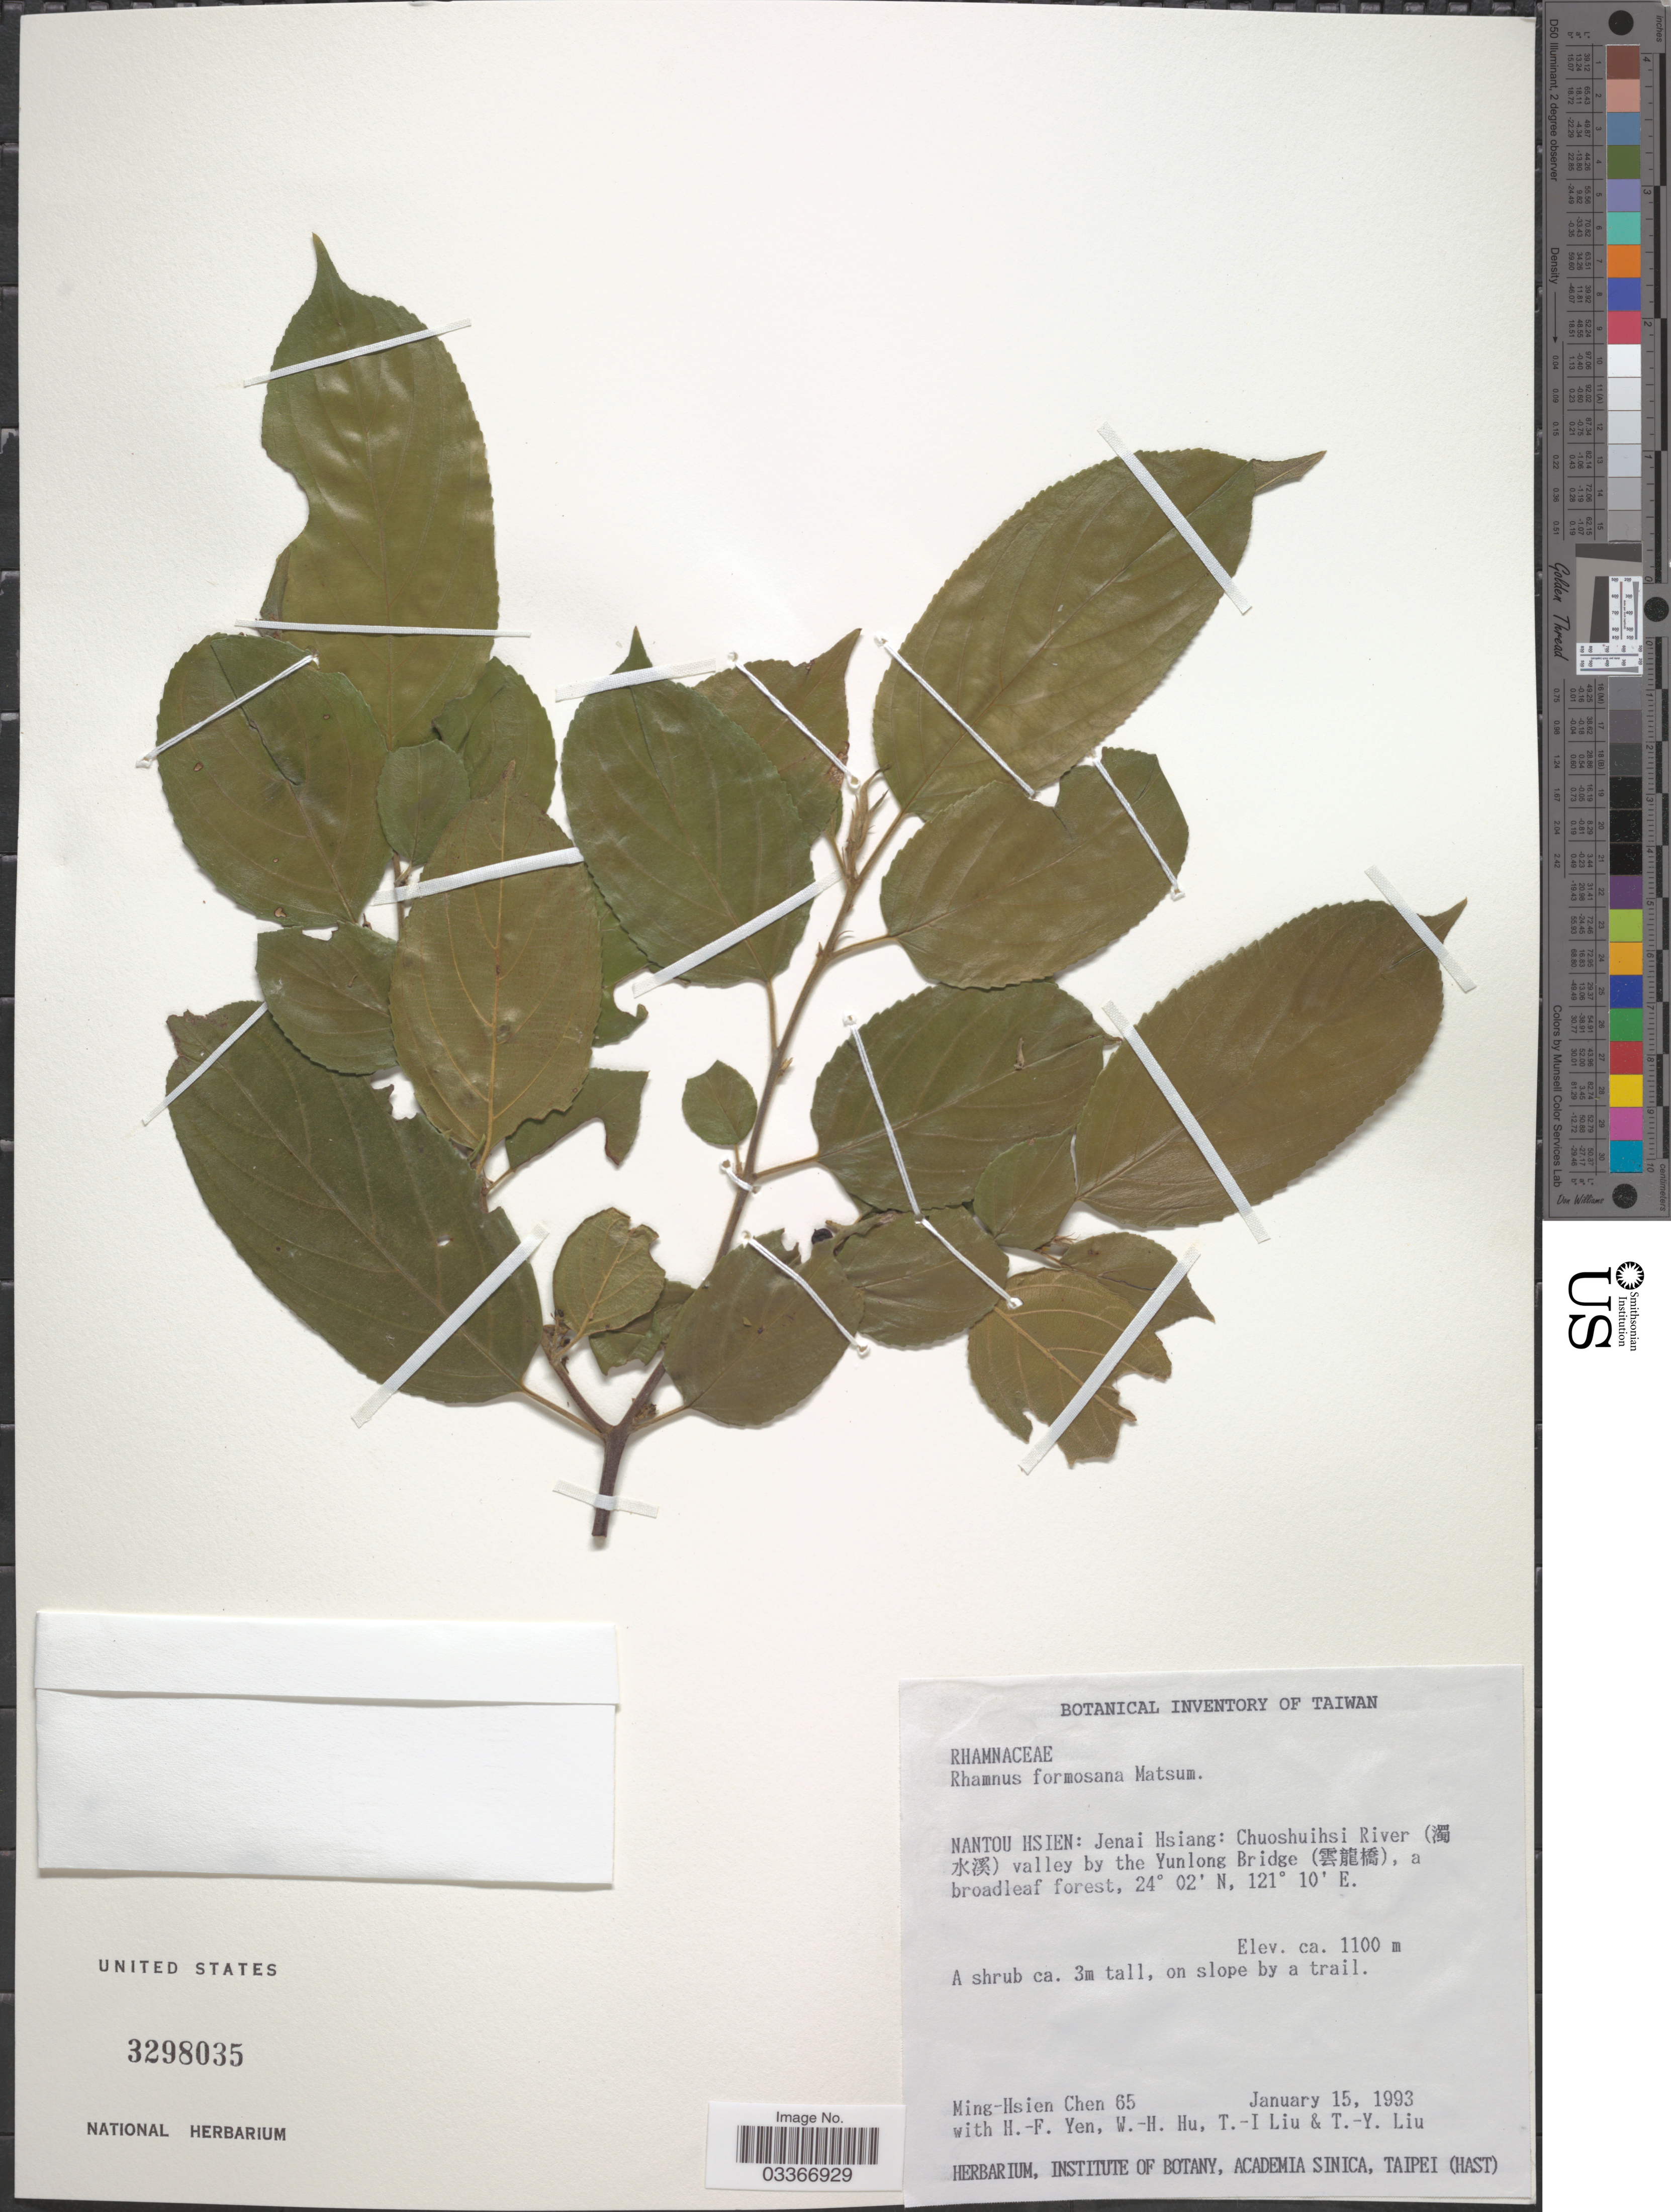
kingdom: Plantae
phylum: Tracheophyta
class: Magnoliopsida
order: Rosales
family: Rhamnaceae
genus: Rhamnus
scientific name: Rhamnus formosana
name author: Matsum.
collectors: M. H. Chen, H. Yen, W. H. Hu, T. I. Liu & T. Y. Liu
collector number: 65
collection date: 1993-01-15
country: Taiwan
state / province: Nantou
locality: Nantou Hsien: Jenai Hsiang: Chuoshuishi River (X) valley by the Yunlong Bridge (X).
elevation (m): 1100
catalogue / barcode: US 3298035